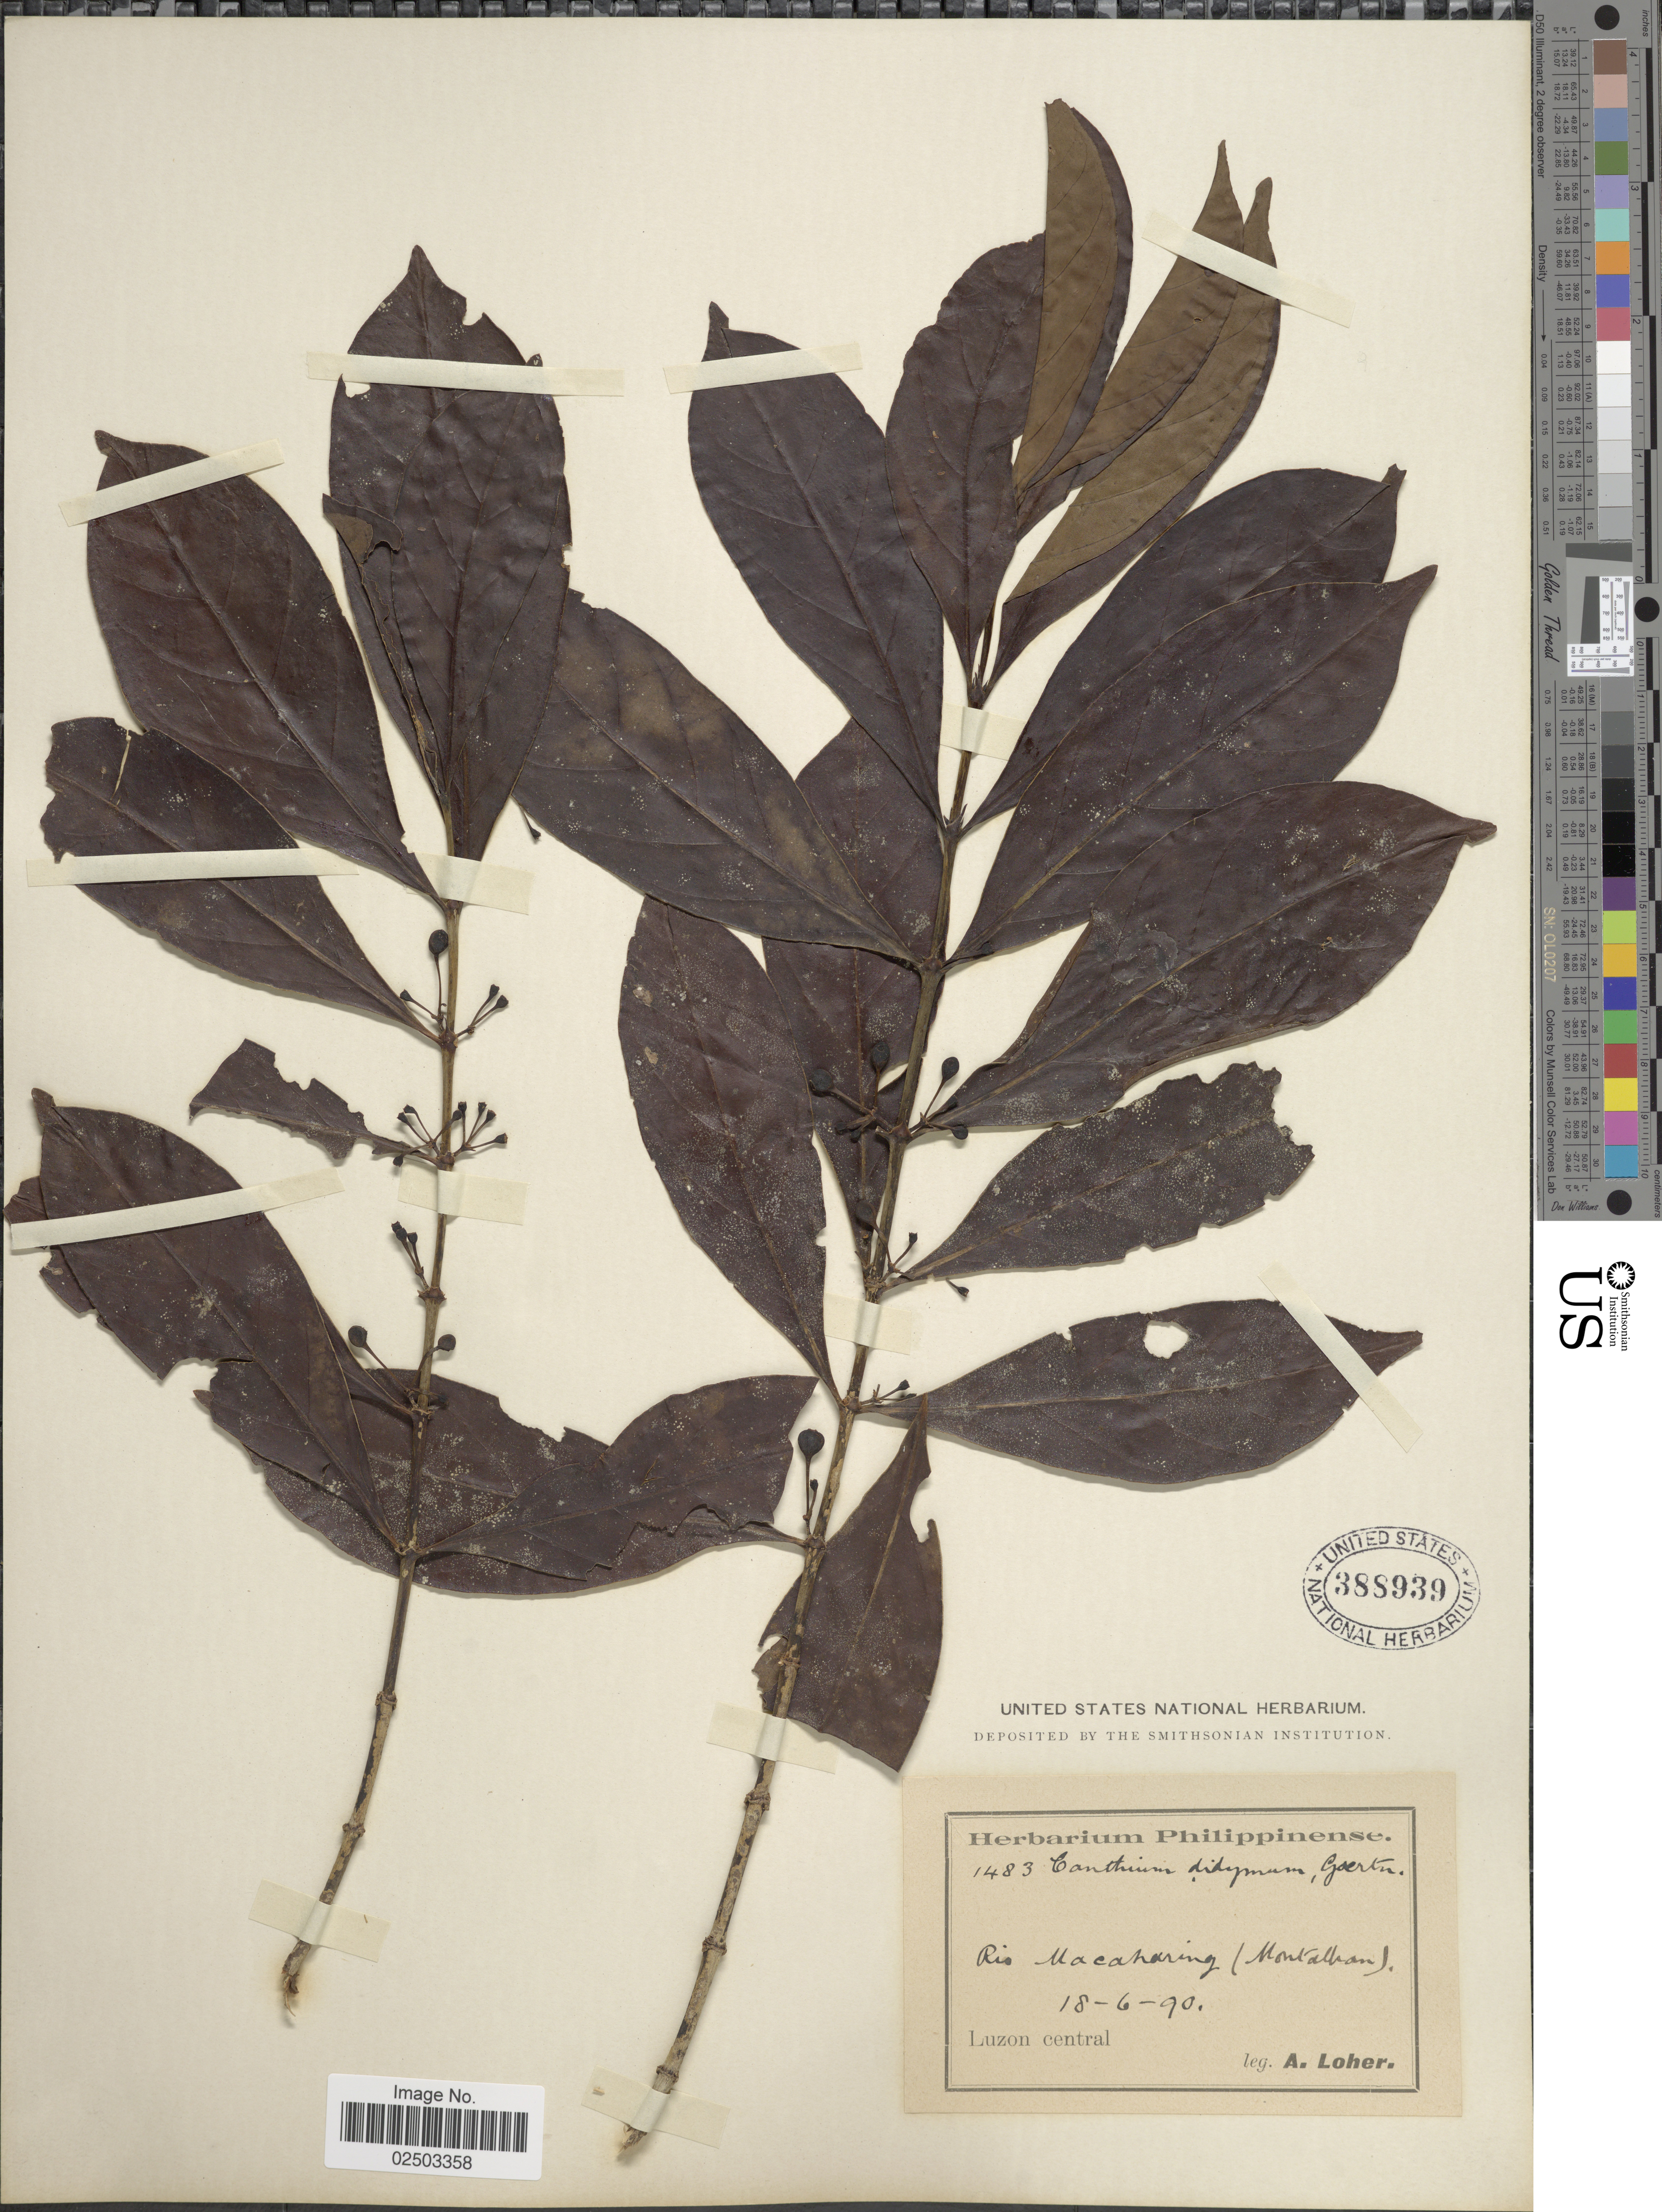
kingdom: Plantae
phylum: Tracheophyta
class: Magnoliopsida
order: Gentianales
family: Rubiaceae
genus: Canthium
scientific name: Canthium dicoccum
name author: (Gaertn.) Merr.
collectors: A. Loher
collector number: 1483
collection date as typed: Transcribed d/m/y: 18/6/90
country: Philippines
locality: Rio Macanaring (Montalban), Luzon central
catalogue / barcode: US 388939